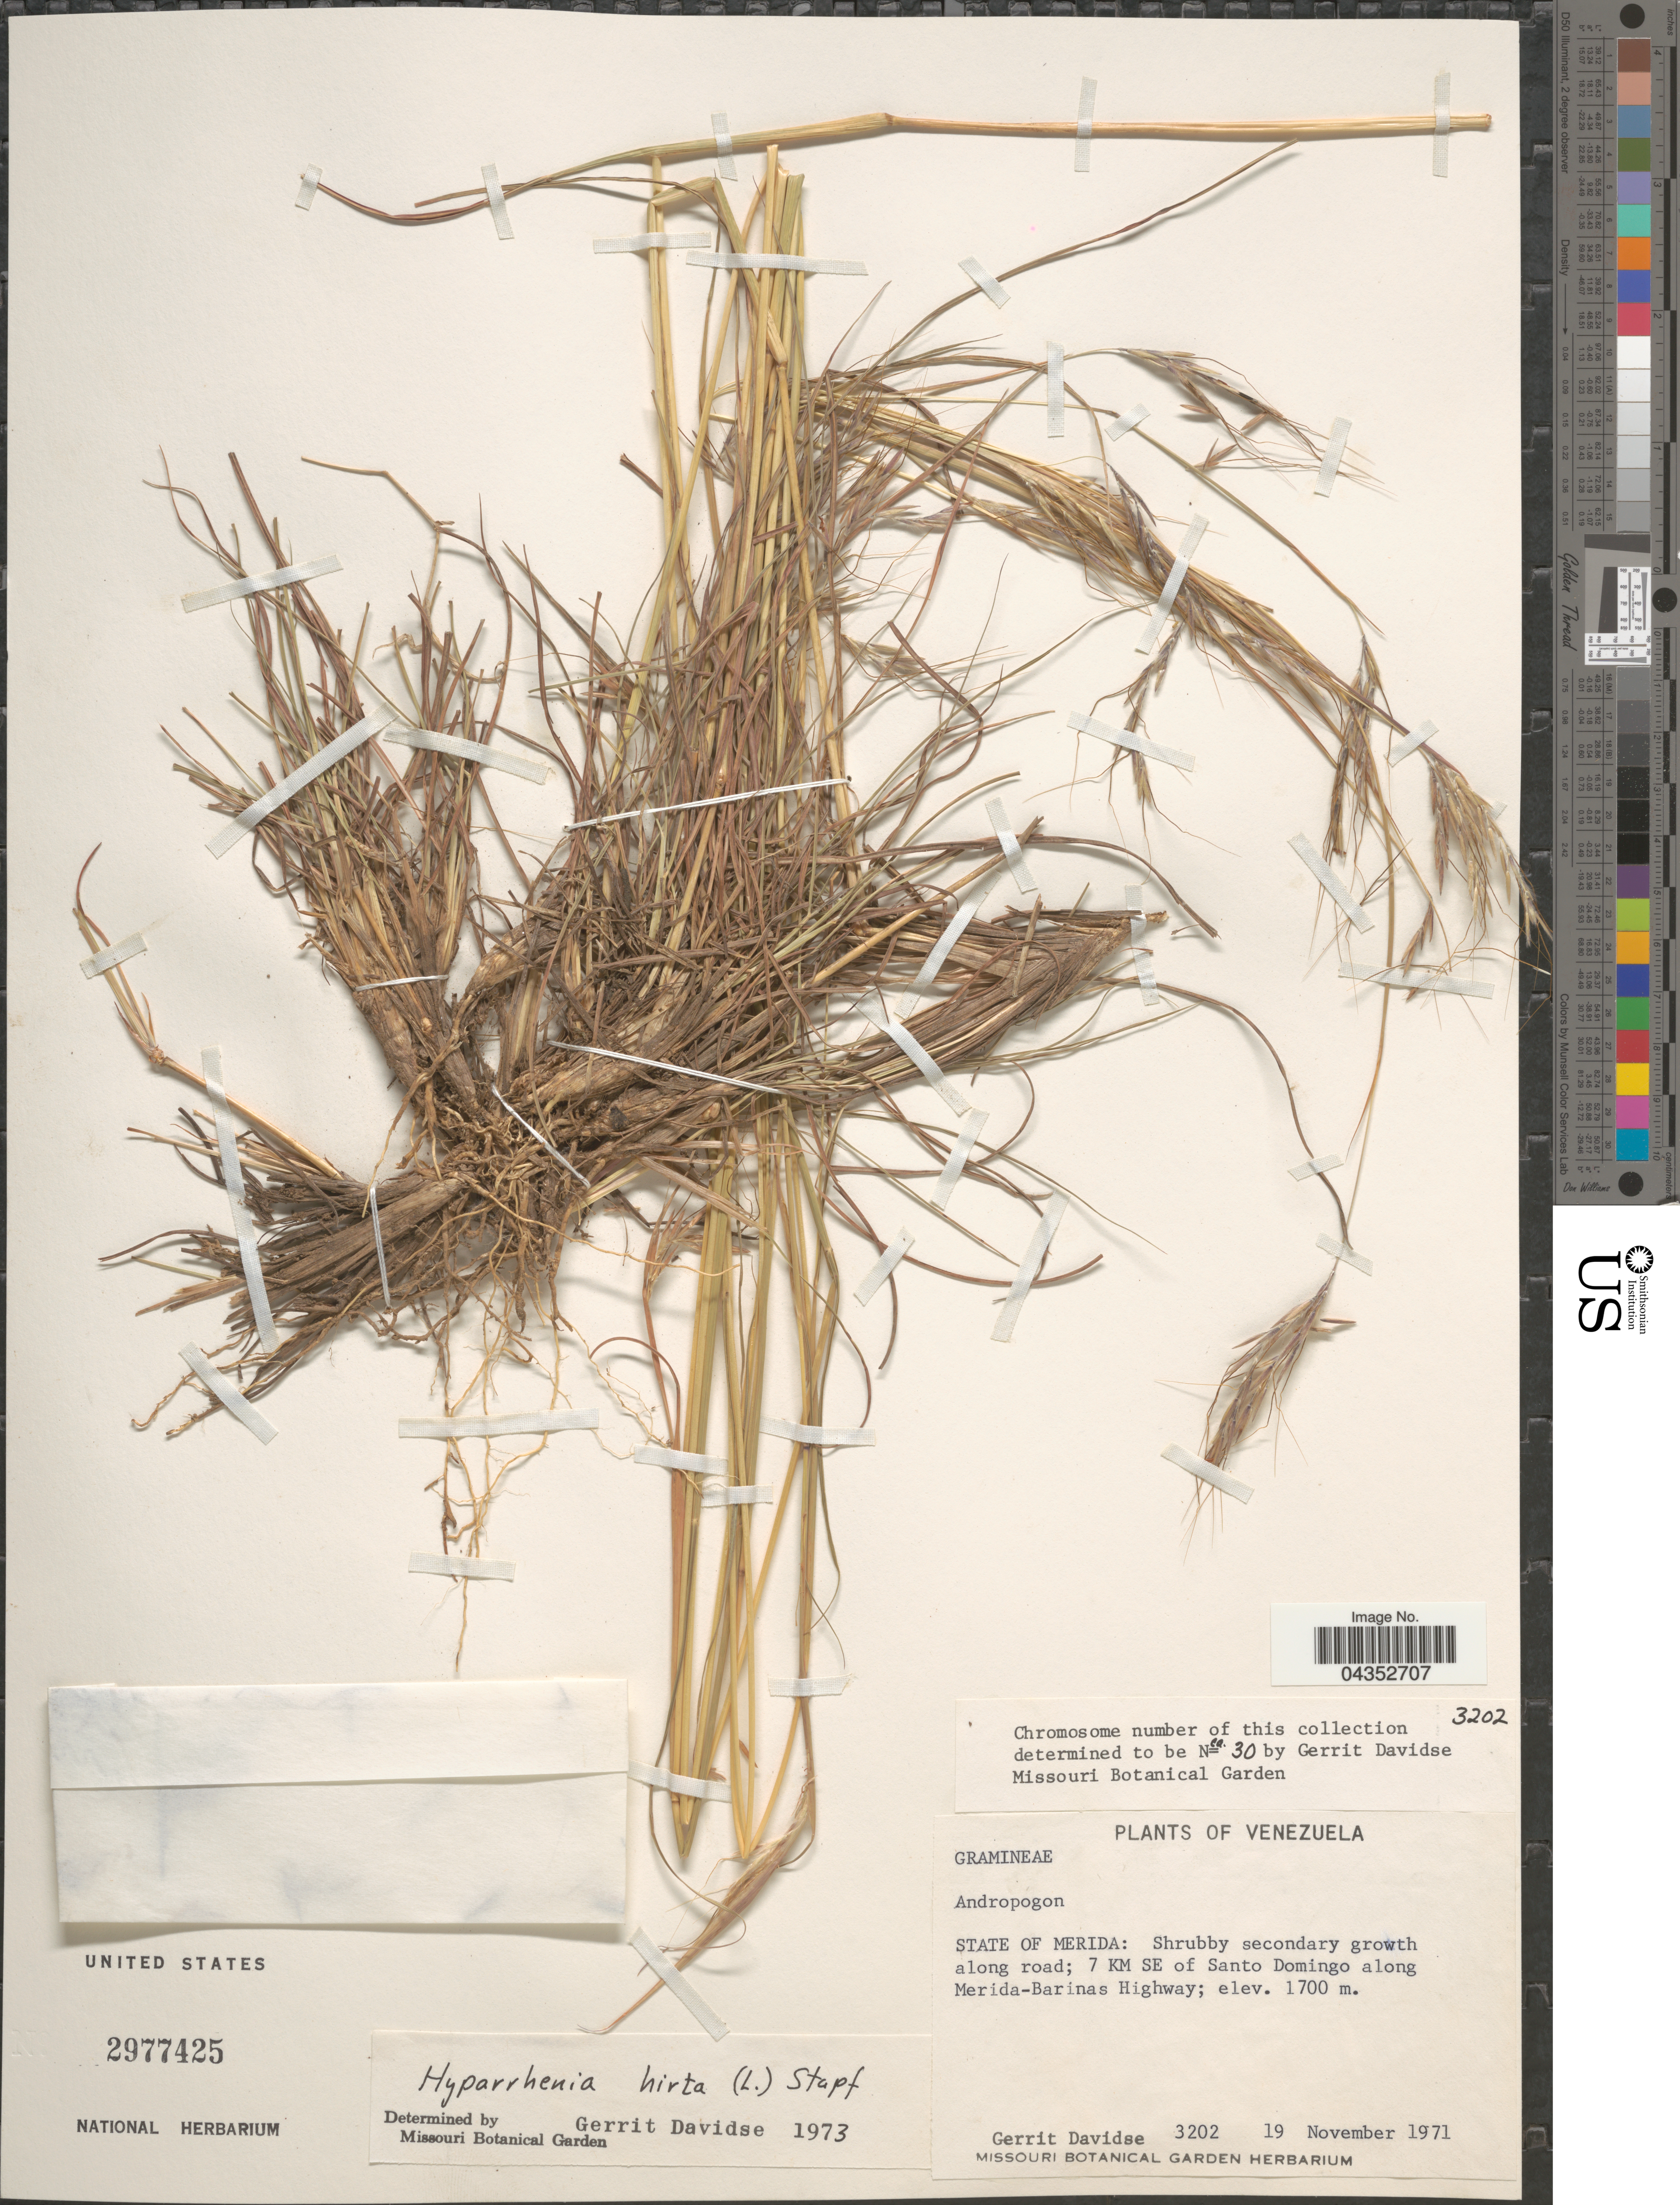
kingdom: Plantae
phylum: Tracheophyta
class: Liliopsida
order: Poales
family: Poaceae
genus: Hyparrhenia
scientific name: Hyparrhenia hirta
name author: (L.) Stapf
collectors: G. Davidse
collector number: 3202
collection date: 1971-11-19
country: Venezuela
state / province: Merida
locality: State of Merida: Shrubby secondary growth along road; 7 KM SE of Santo Domingo along Merida-Barinas Highway.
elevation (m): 1700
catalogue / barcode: US 2977425